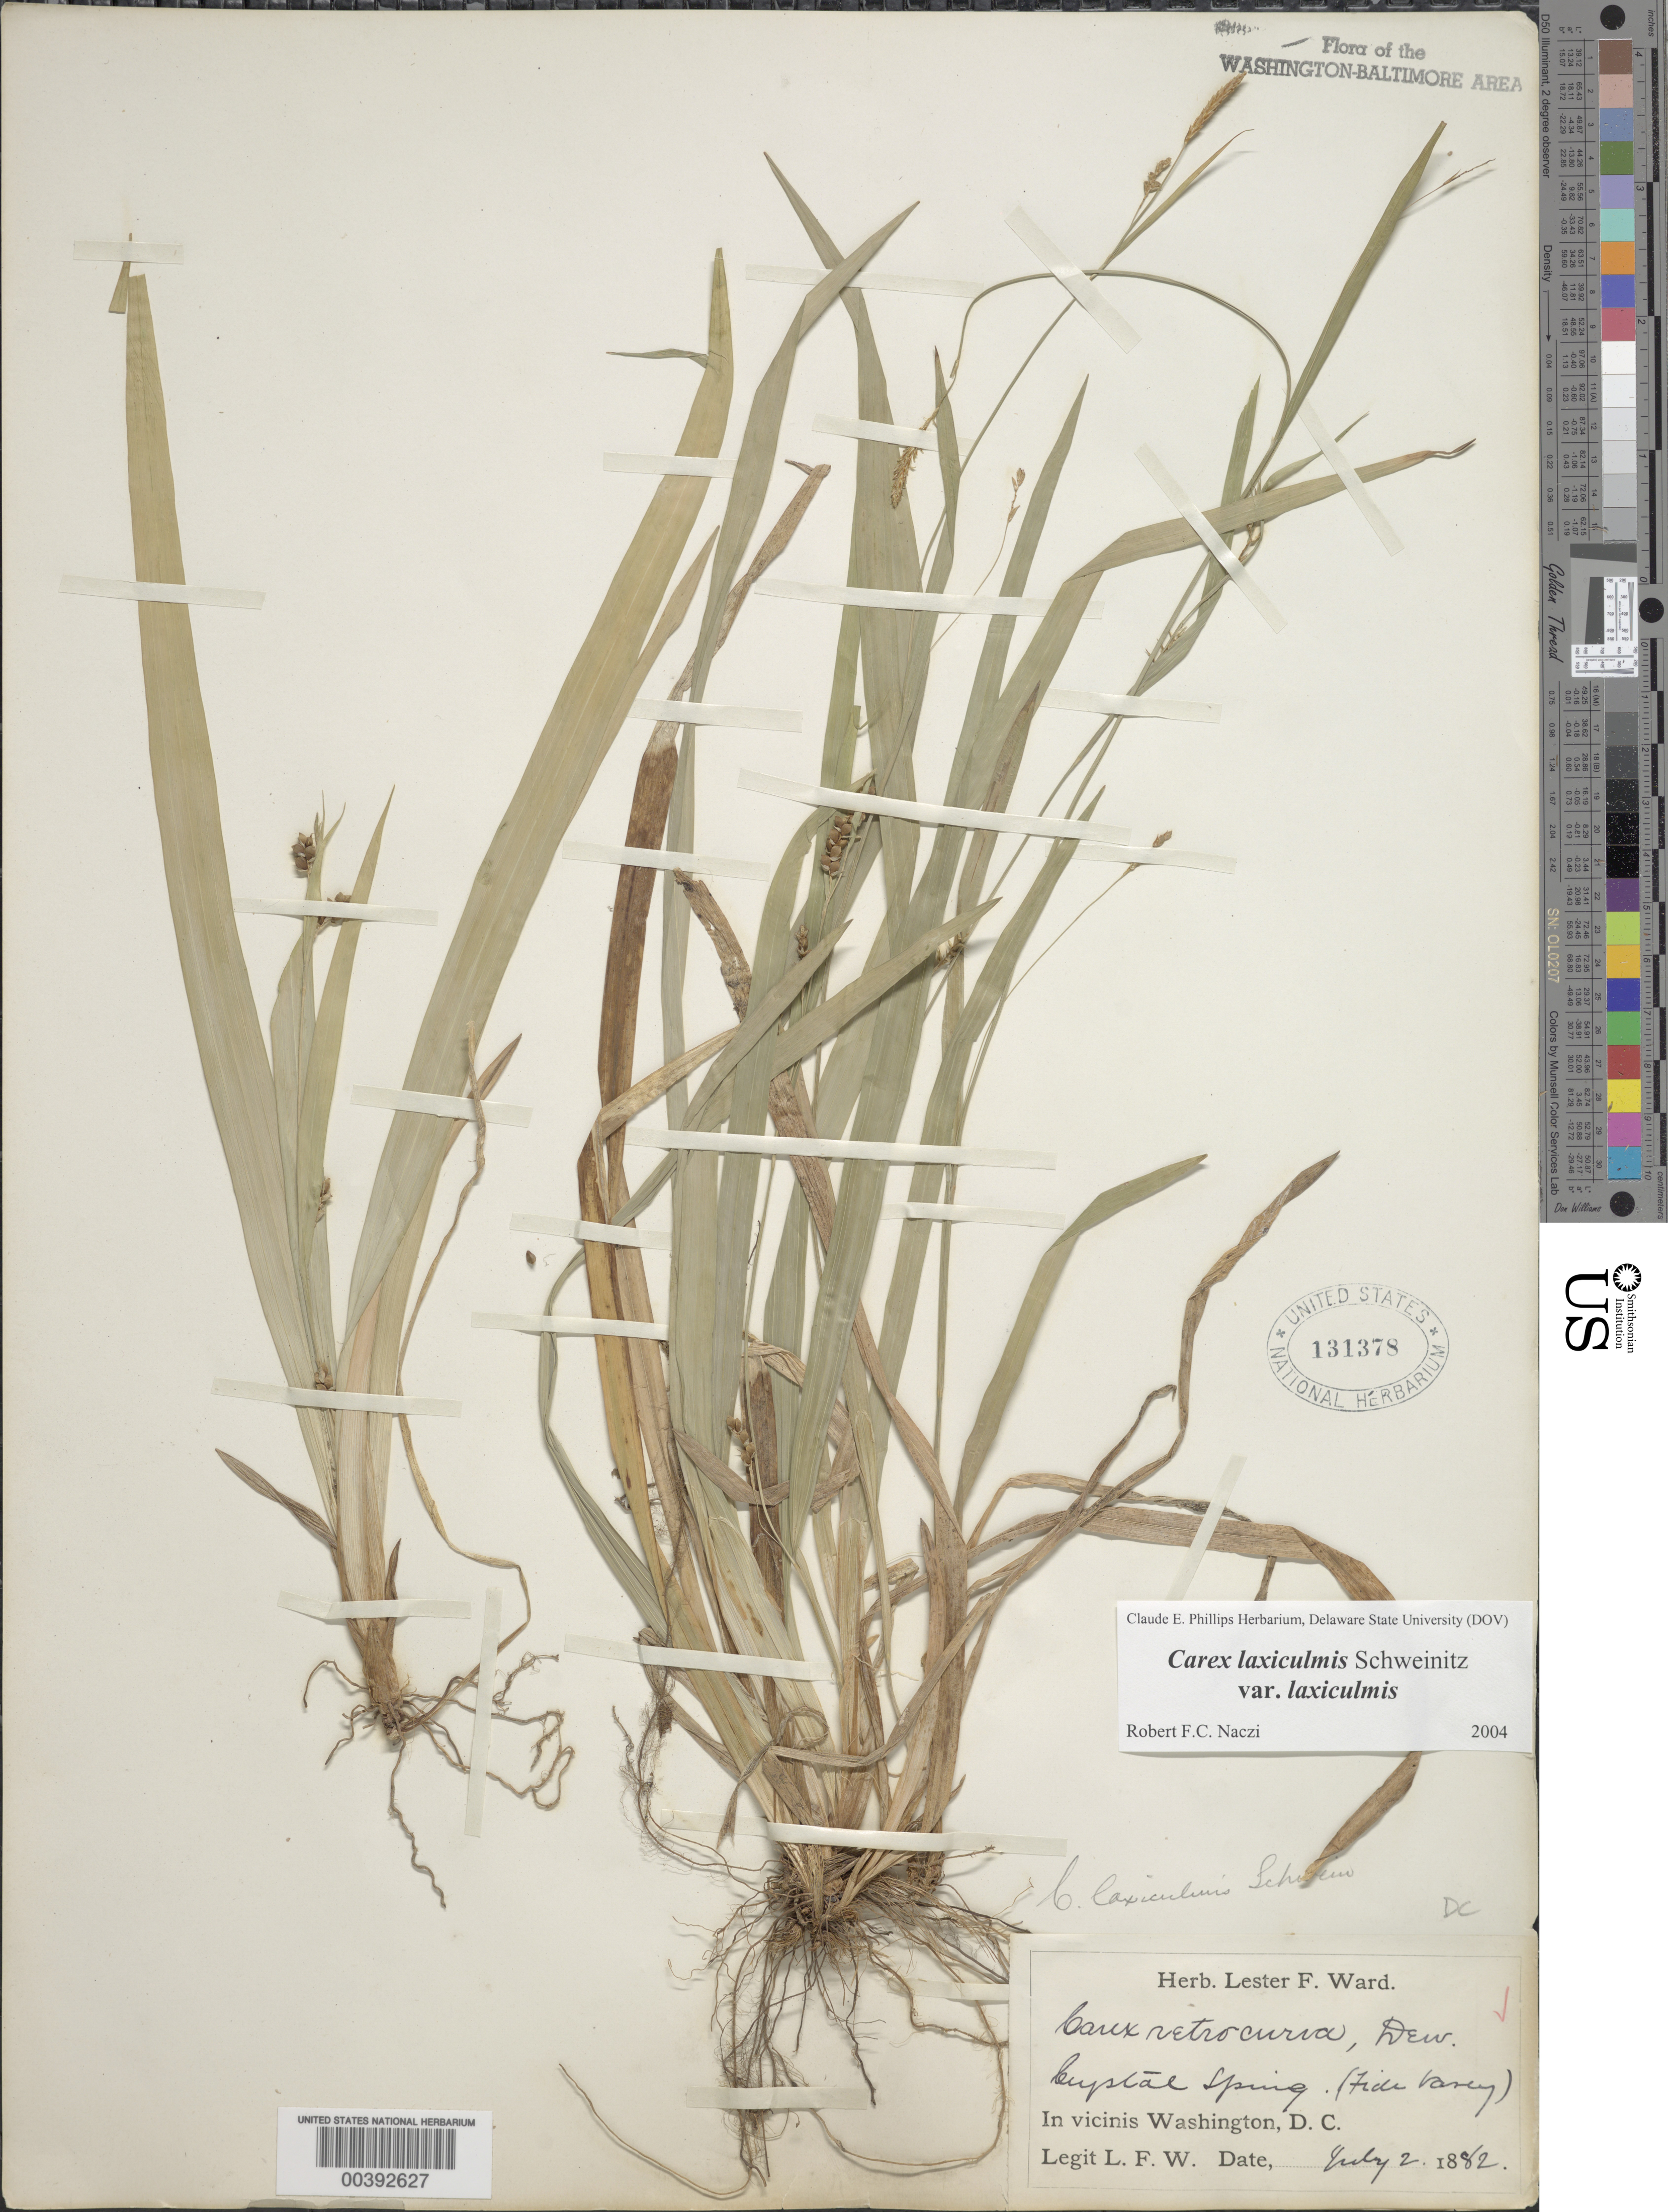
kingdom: Plantae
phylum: Tracheophyta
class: Liliopsida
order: Poales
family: Cyperaceae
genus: Carex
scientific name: Carex laxiculmis var. copulata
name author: (L.H. Bailey) Fernald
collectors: L. F. Ward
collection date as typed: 02 Jul 1882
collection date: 1882-07-02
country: United States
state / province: District of Columbia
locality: Washington DC Area, Crystal Spring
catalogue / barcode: US 131378